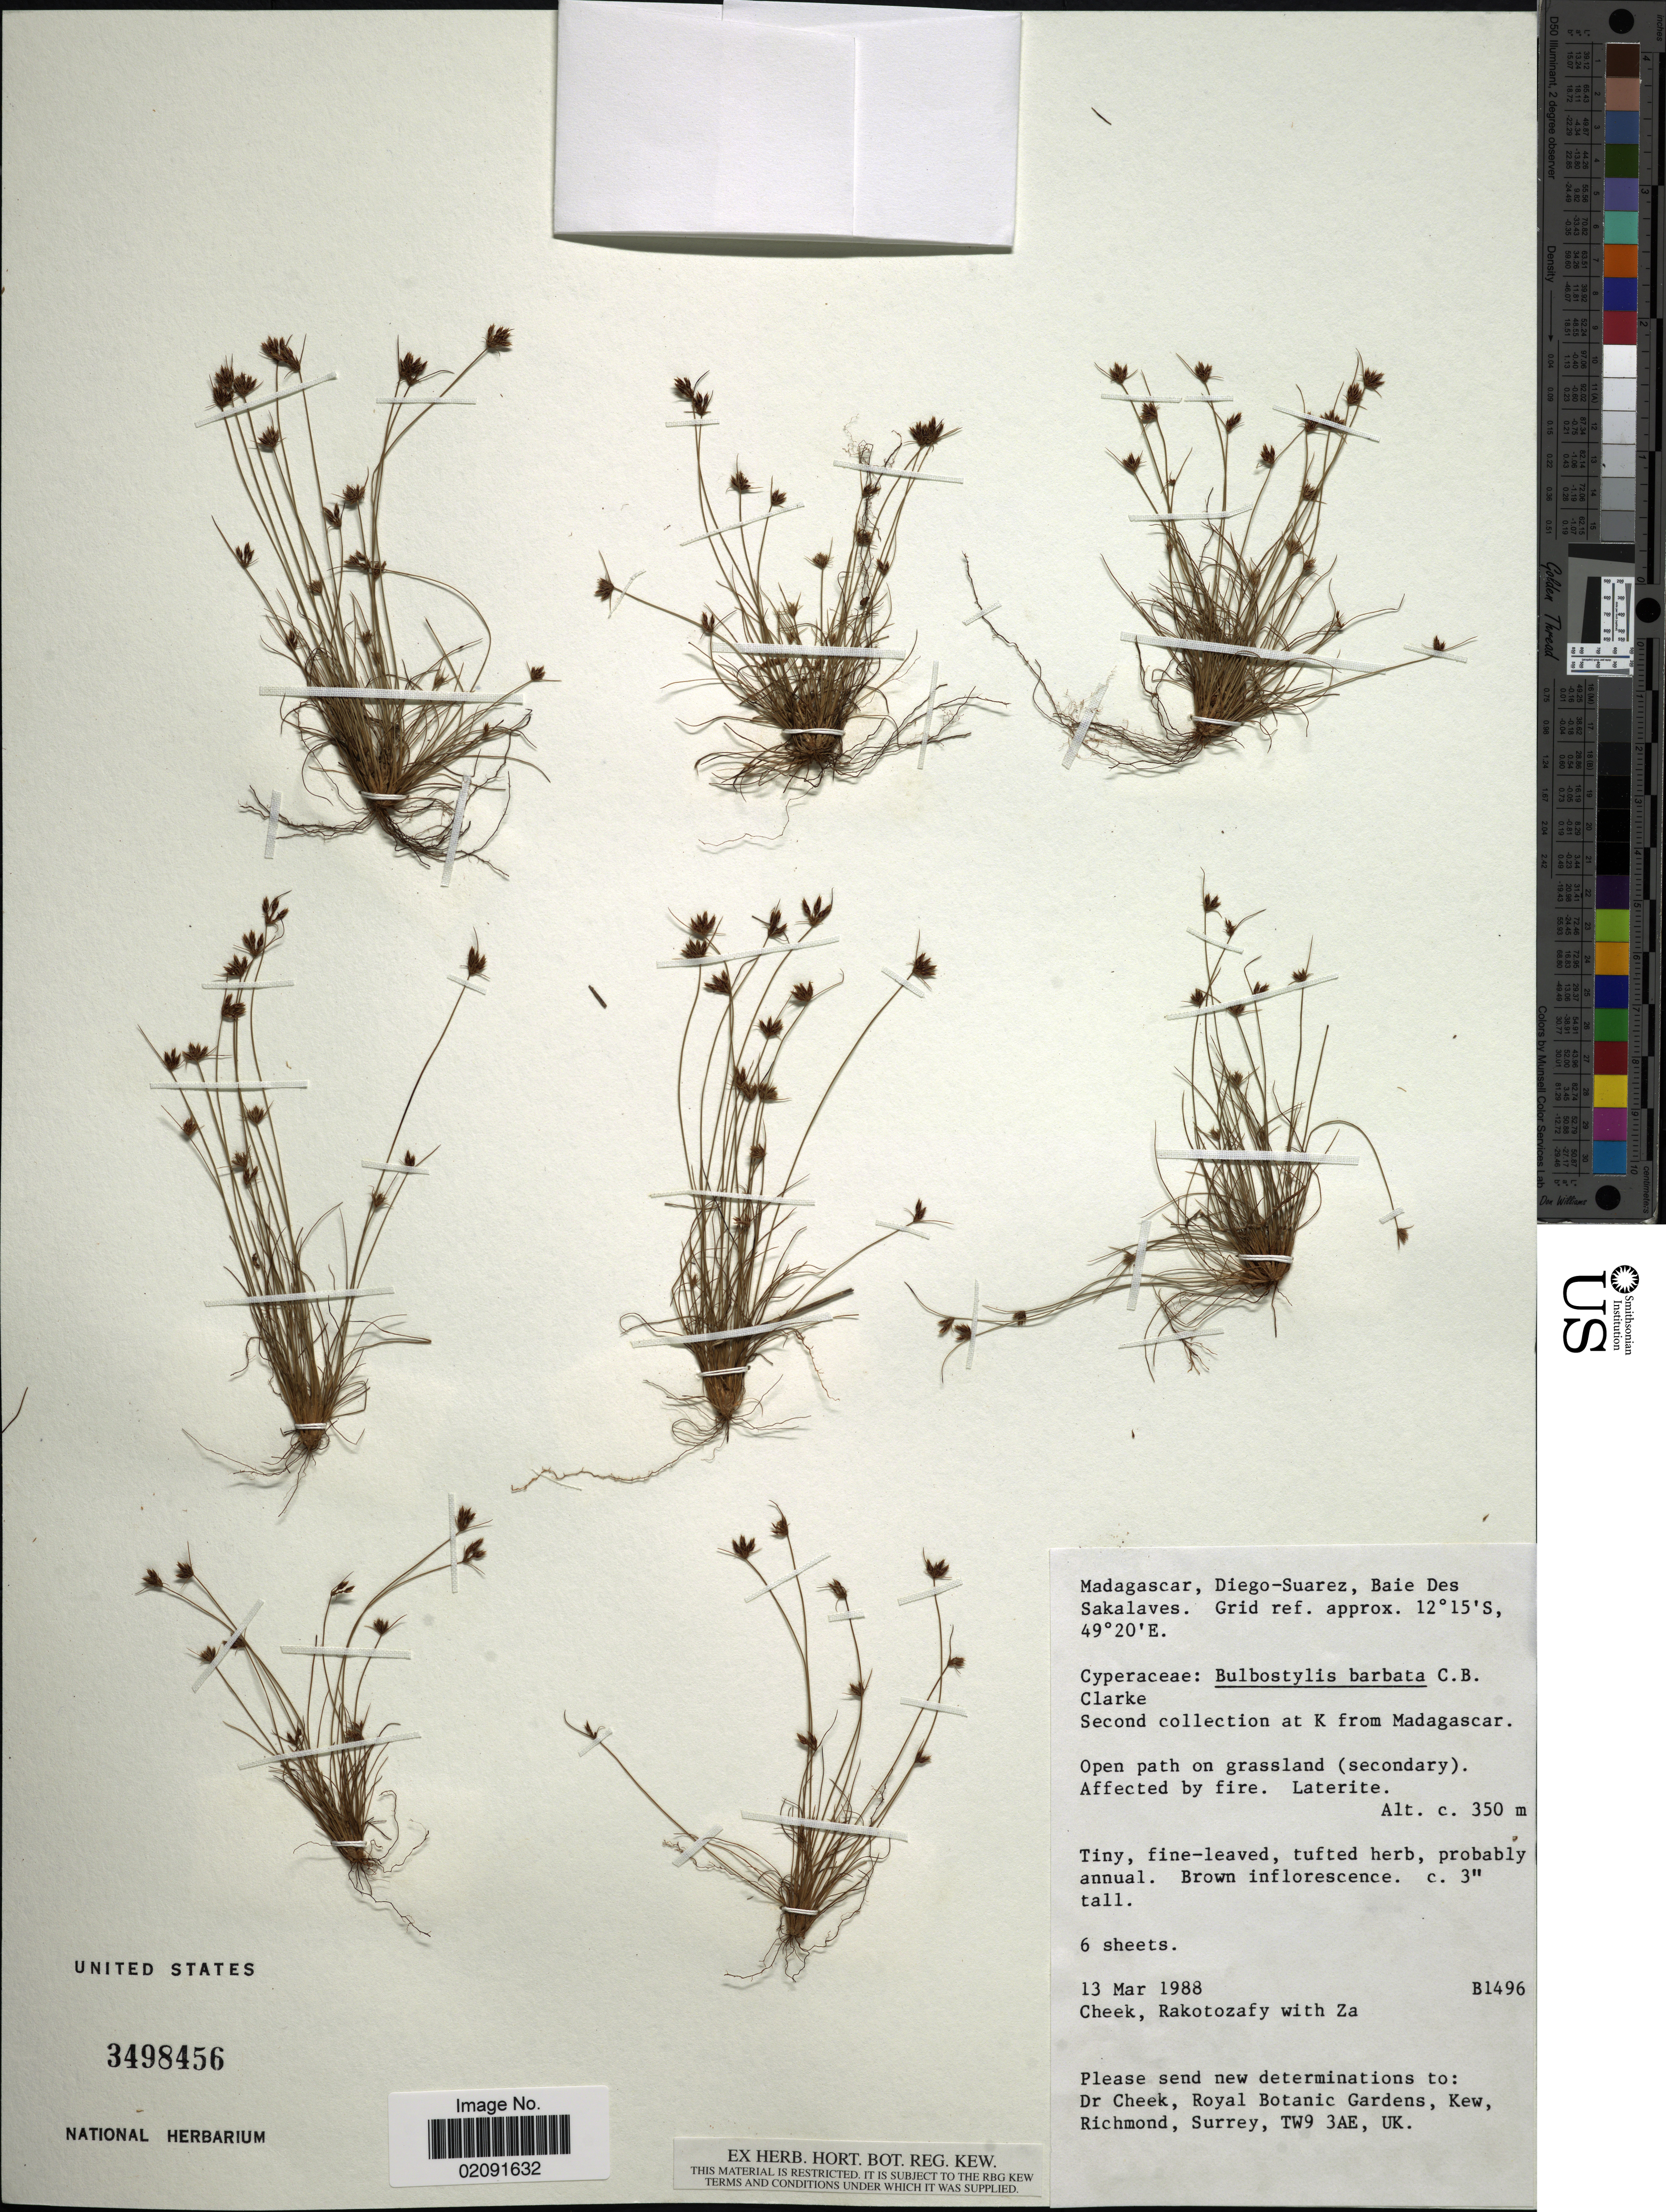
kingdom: Plantae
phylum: Tracheophyta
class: Liliopsida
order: Poales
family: Cyperaceae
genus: Bulbostylis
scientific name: Bulbostylis barbata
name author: (Rottb.) C.B. Clarke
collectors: -. Cheek, A. Rakotozafy & Za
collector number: B1496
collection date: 1988-03-13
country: Madagascar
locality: Diego-Suarez, Baie Des Sakalaves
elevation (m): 350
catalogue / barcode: US 3498456